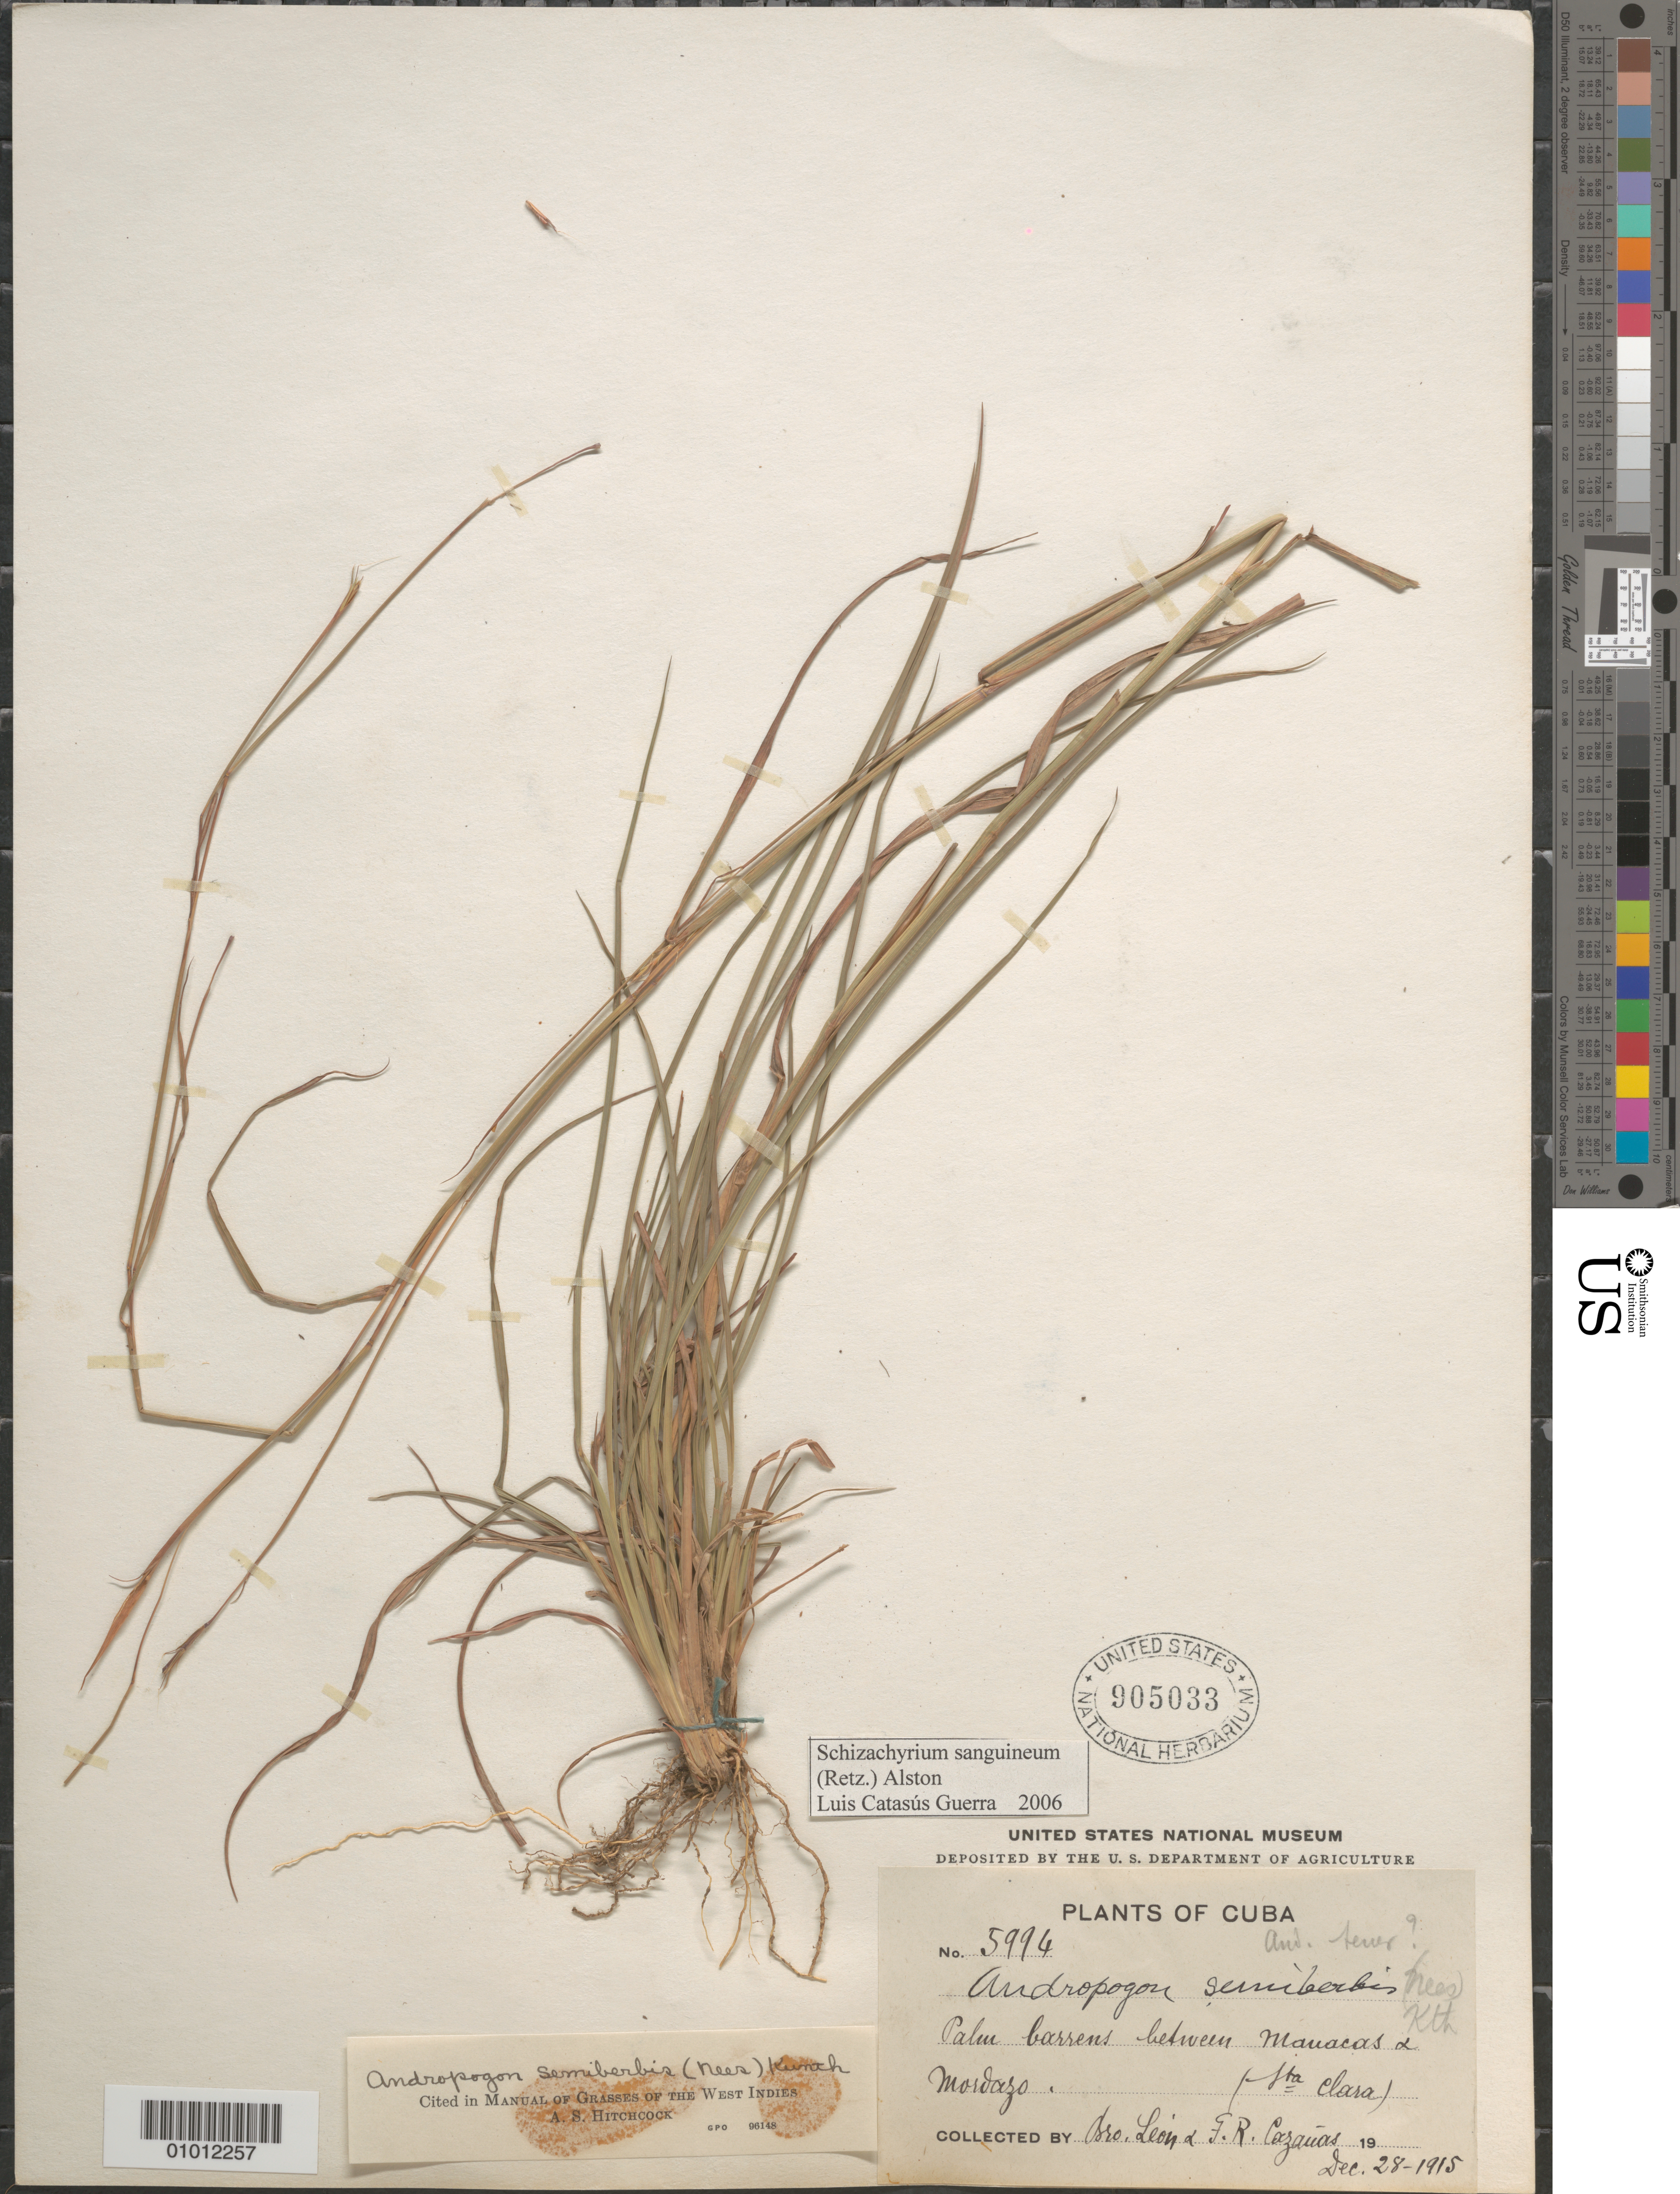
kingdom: Plantae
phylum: Tracheophyta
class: Liliopsida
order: Poales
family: Poaceae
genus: Schizachyrium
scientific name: Schizachyrium sanguineum var. sanguineum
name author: (Retz.) Alston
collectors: Bro. León & F. Cazauas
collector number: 5994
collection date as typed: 28 Dec 1915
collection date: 1915-12-28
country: Cuba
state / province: Villa Clara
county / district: Santa Clara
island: Cuba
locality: Palm barrens between Manacas and Mordazo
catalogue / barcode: US 905033